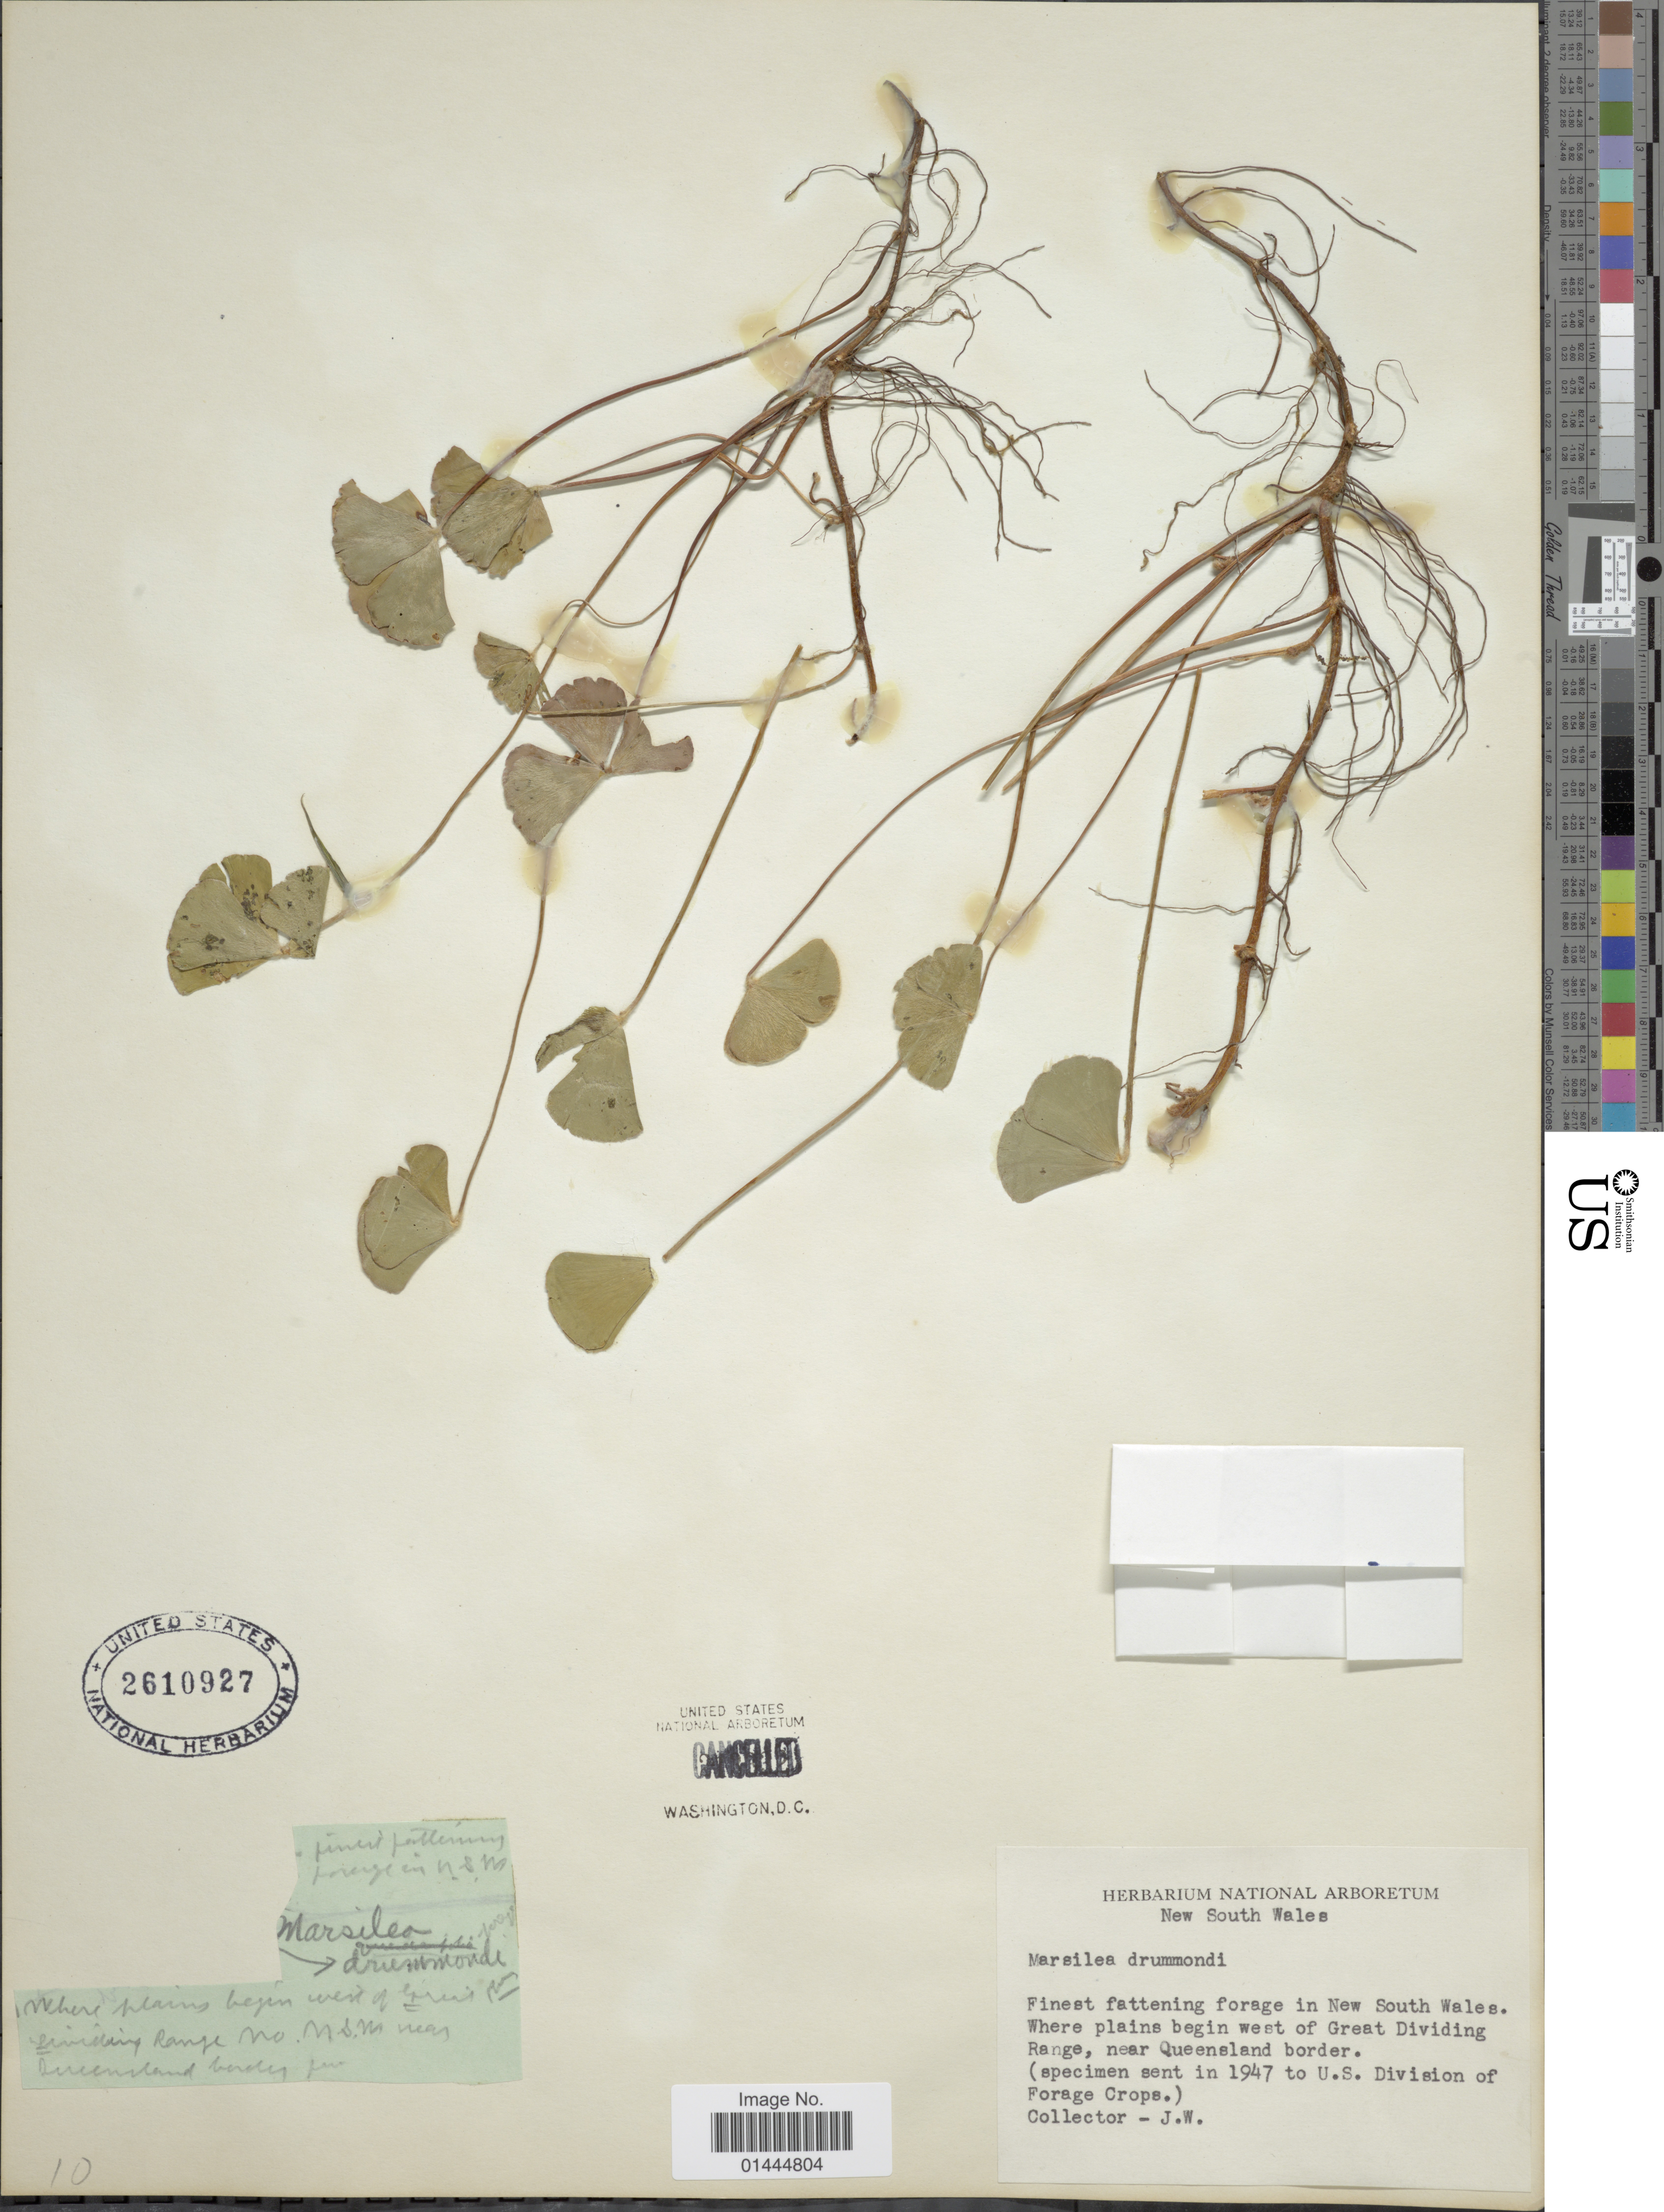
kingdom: Plantae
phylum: Tracheophyta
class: Polypodiopsida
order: Salviniales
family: Marsileaceae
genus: Marsilea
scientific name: Marsilea drummondii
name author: A. Braun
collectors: J. W.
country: Australia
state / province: New South Wales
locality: Finest fattening forage in New South Wales, where plains begin west of Great Dividing Range, near Queensland border.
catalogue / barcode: US 2610927